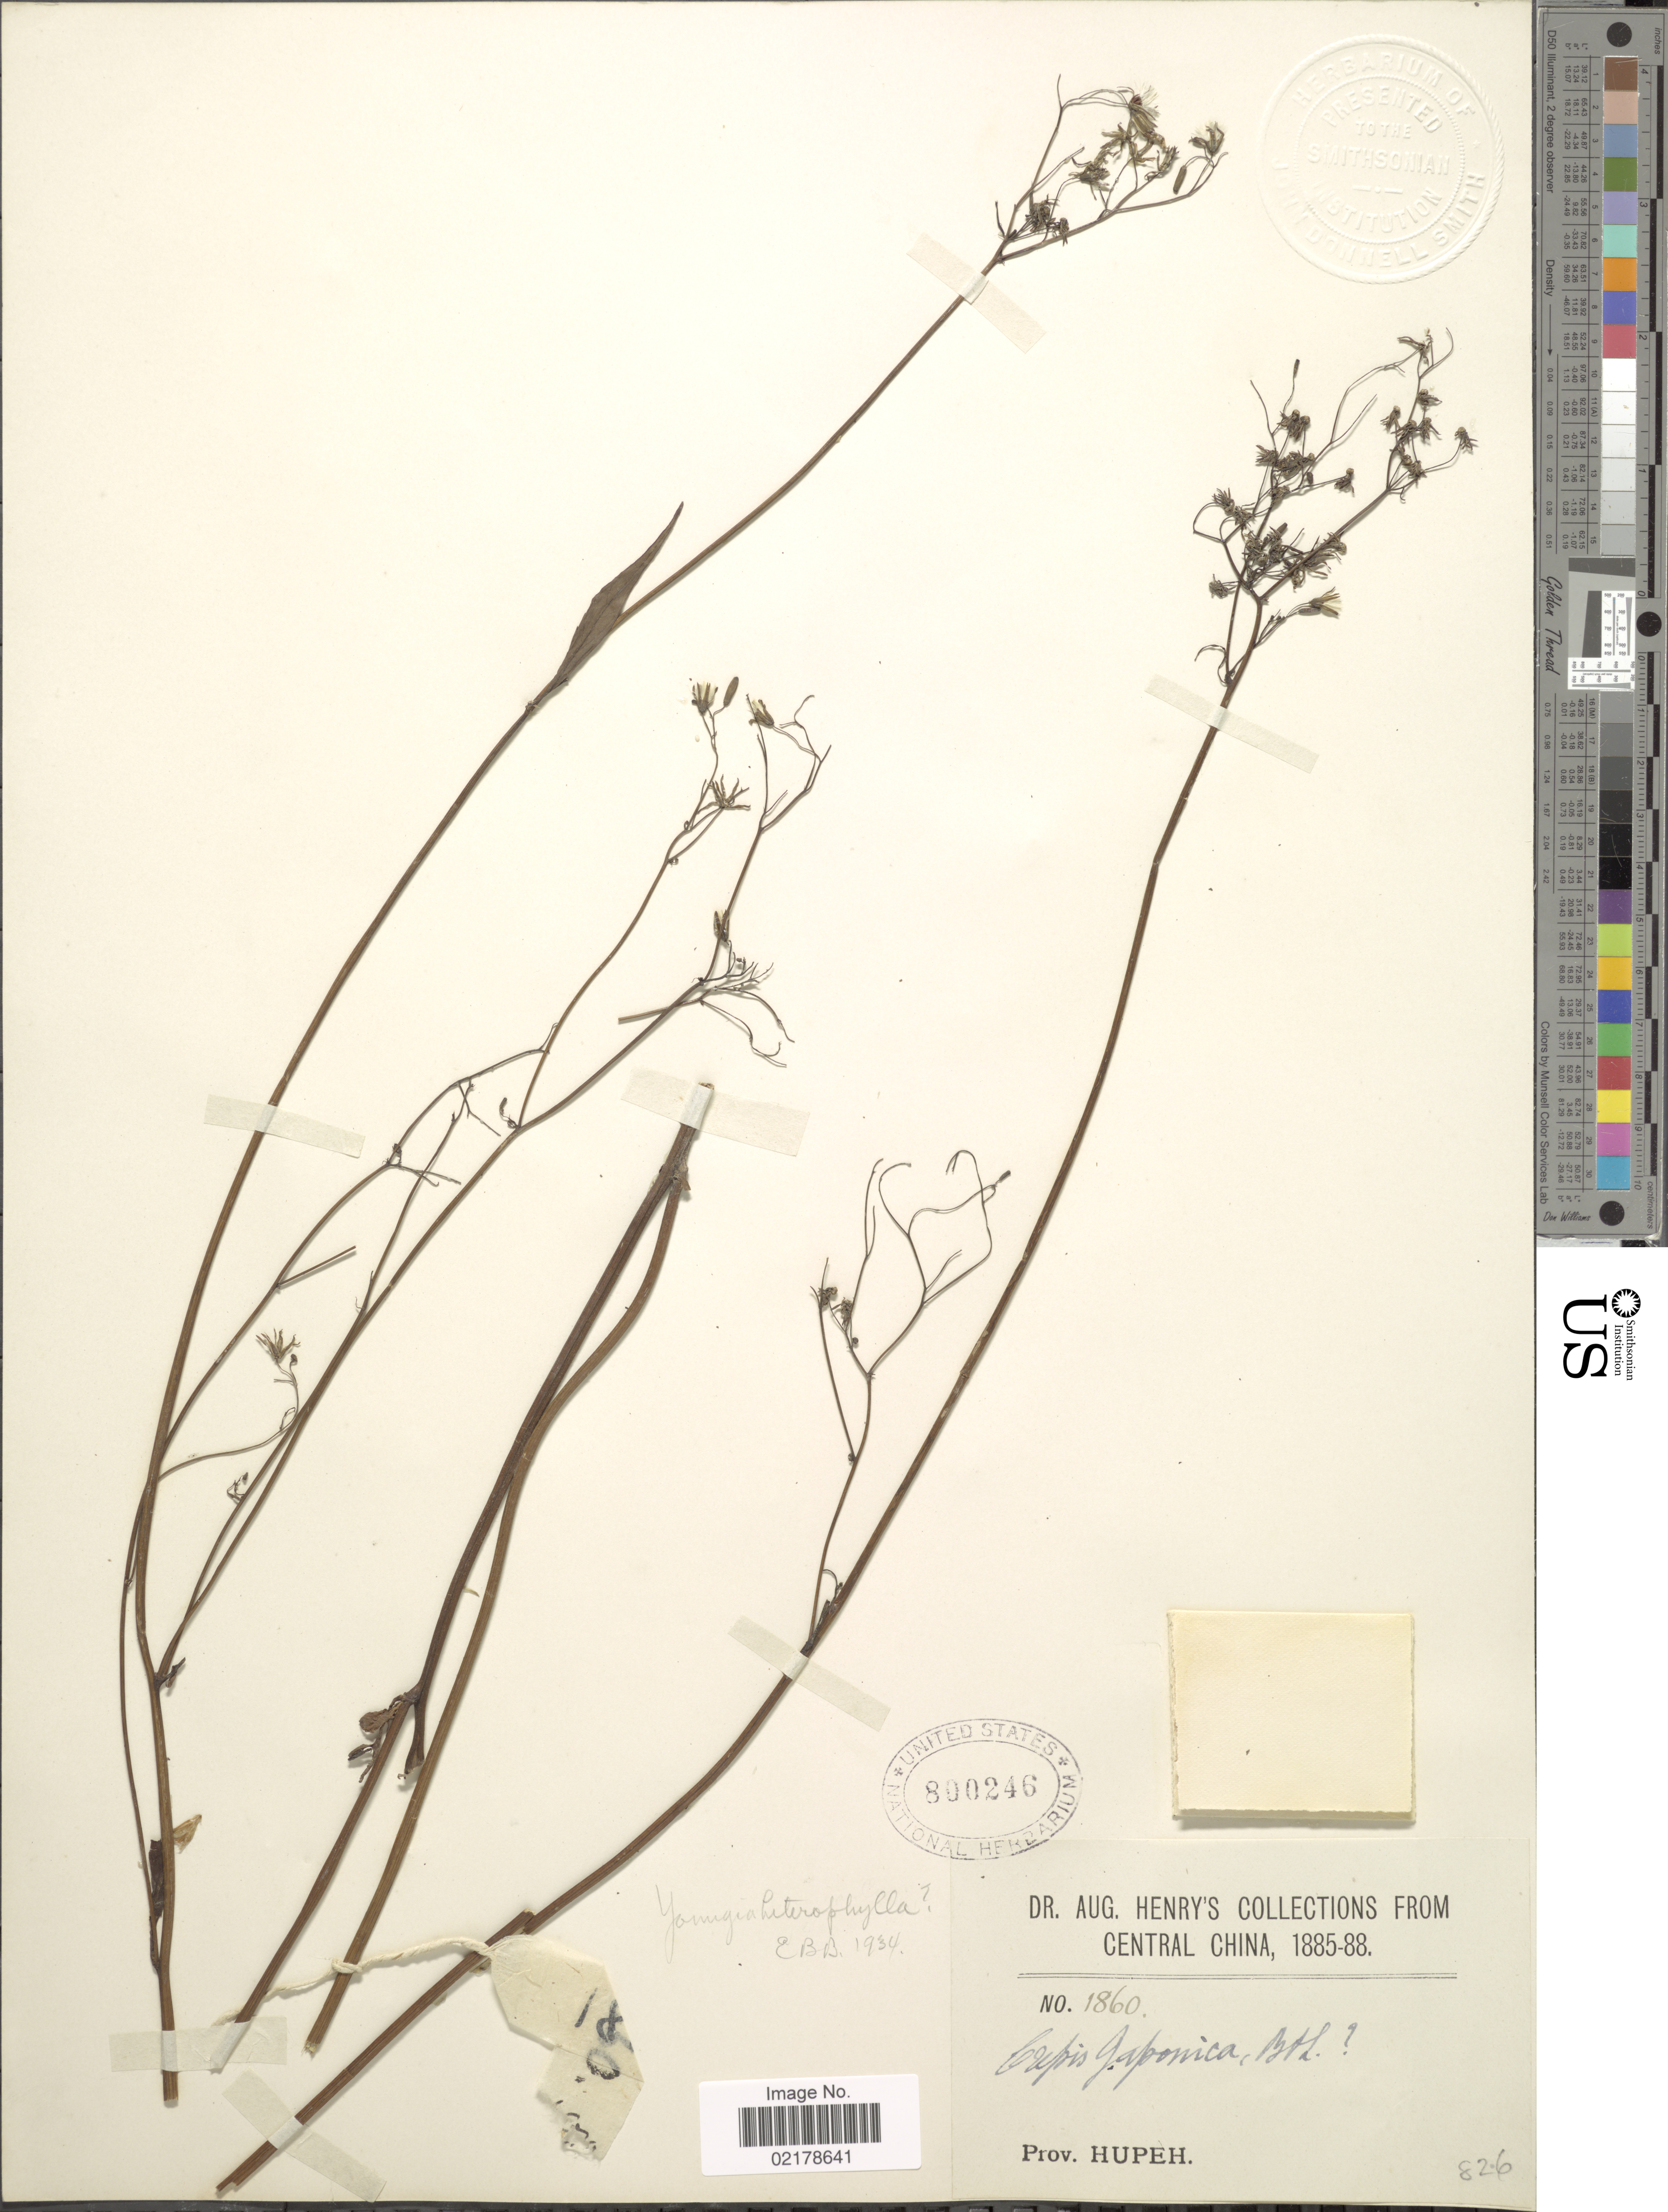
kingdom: Plantae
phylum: Tracheophyta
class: Magnoliopsida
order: Asterales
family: Asteraceae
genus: Youngia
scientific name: Youngia heterophylla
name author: (Hemsl.) Babc. & Stebbins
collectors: A. Henry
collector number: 1860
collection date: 1885/1888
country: China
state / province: Hubei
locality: Central China. Prov. Hupeh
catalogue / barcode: US 800246